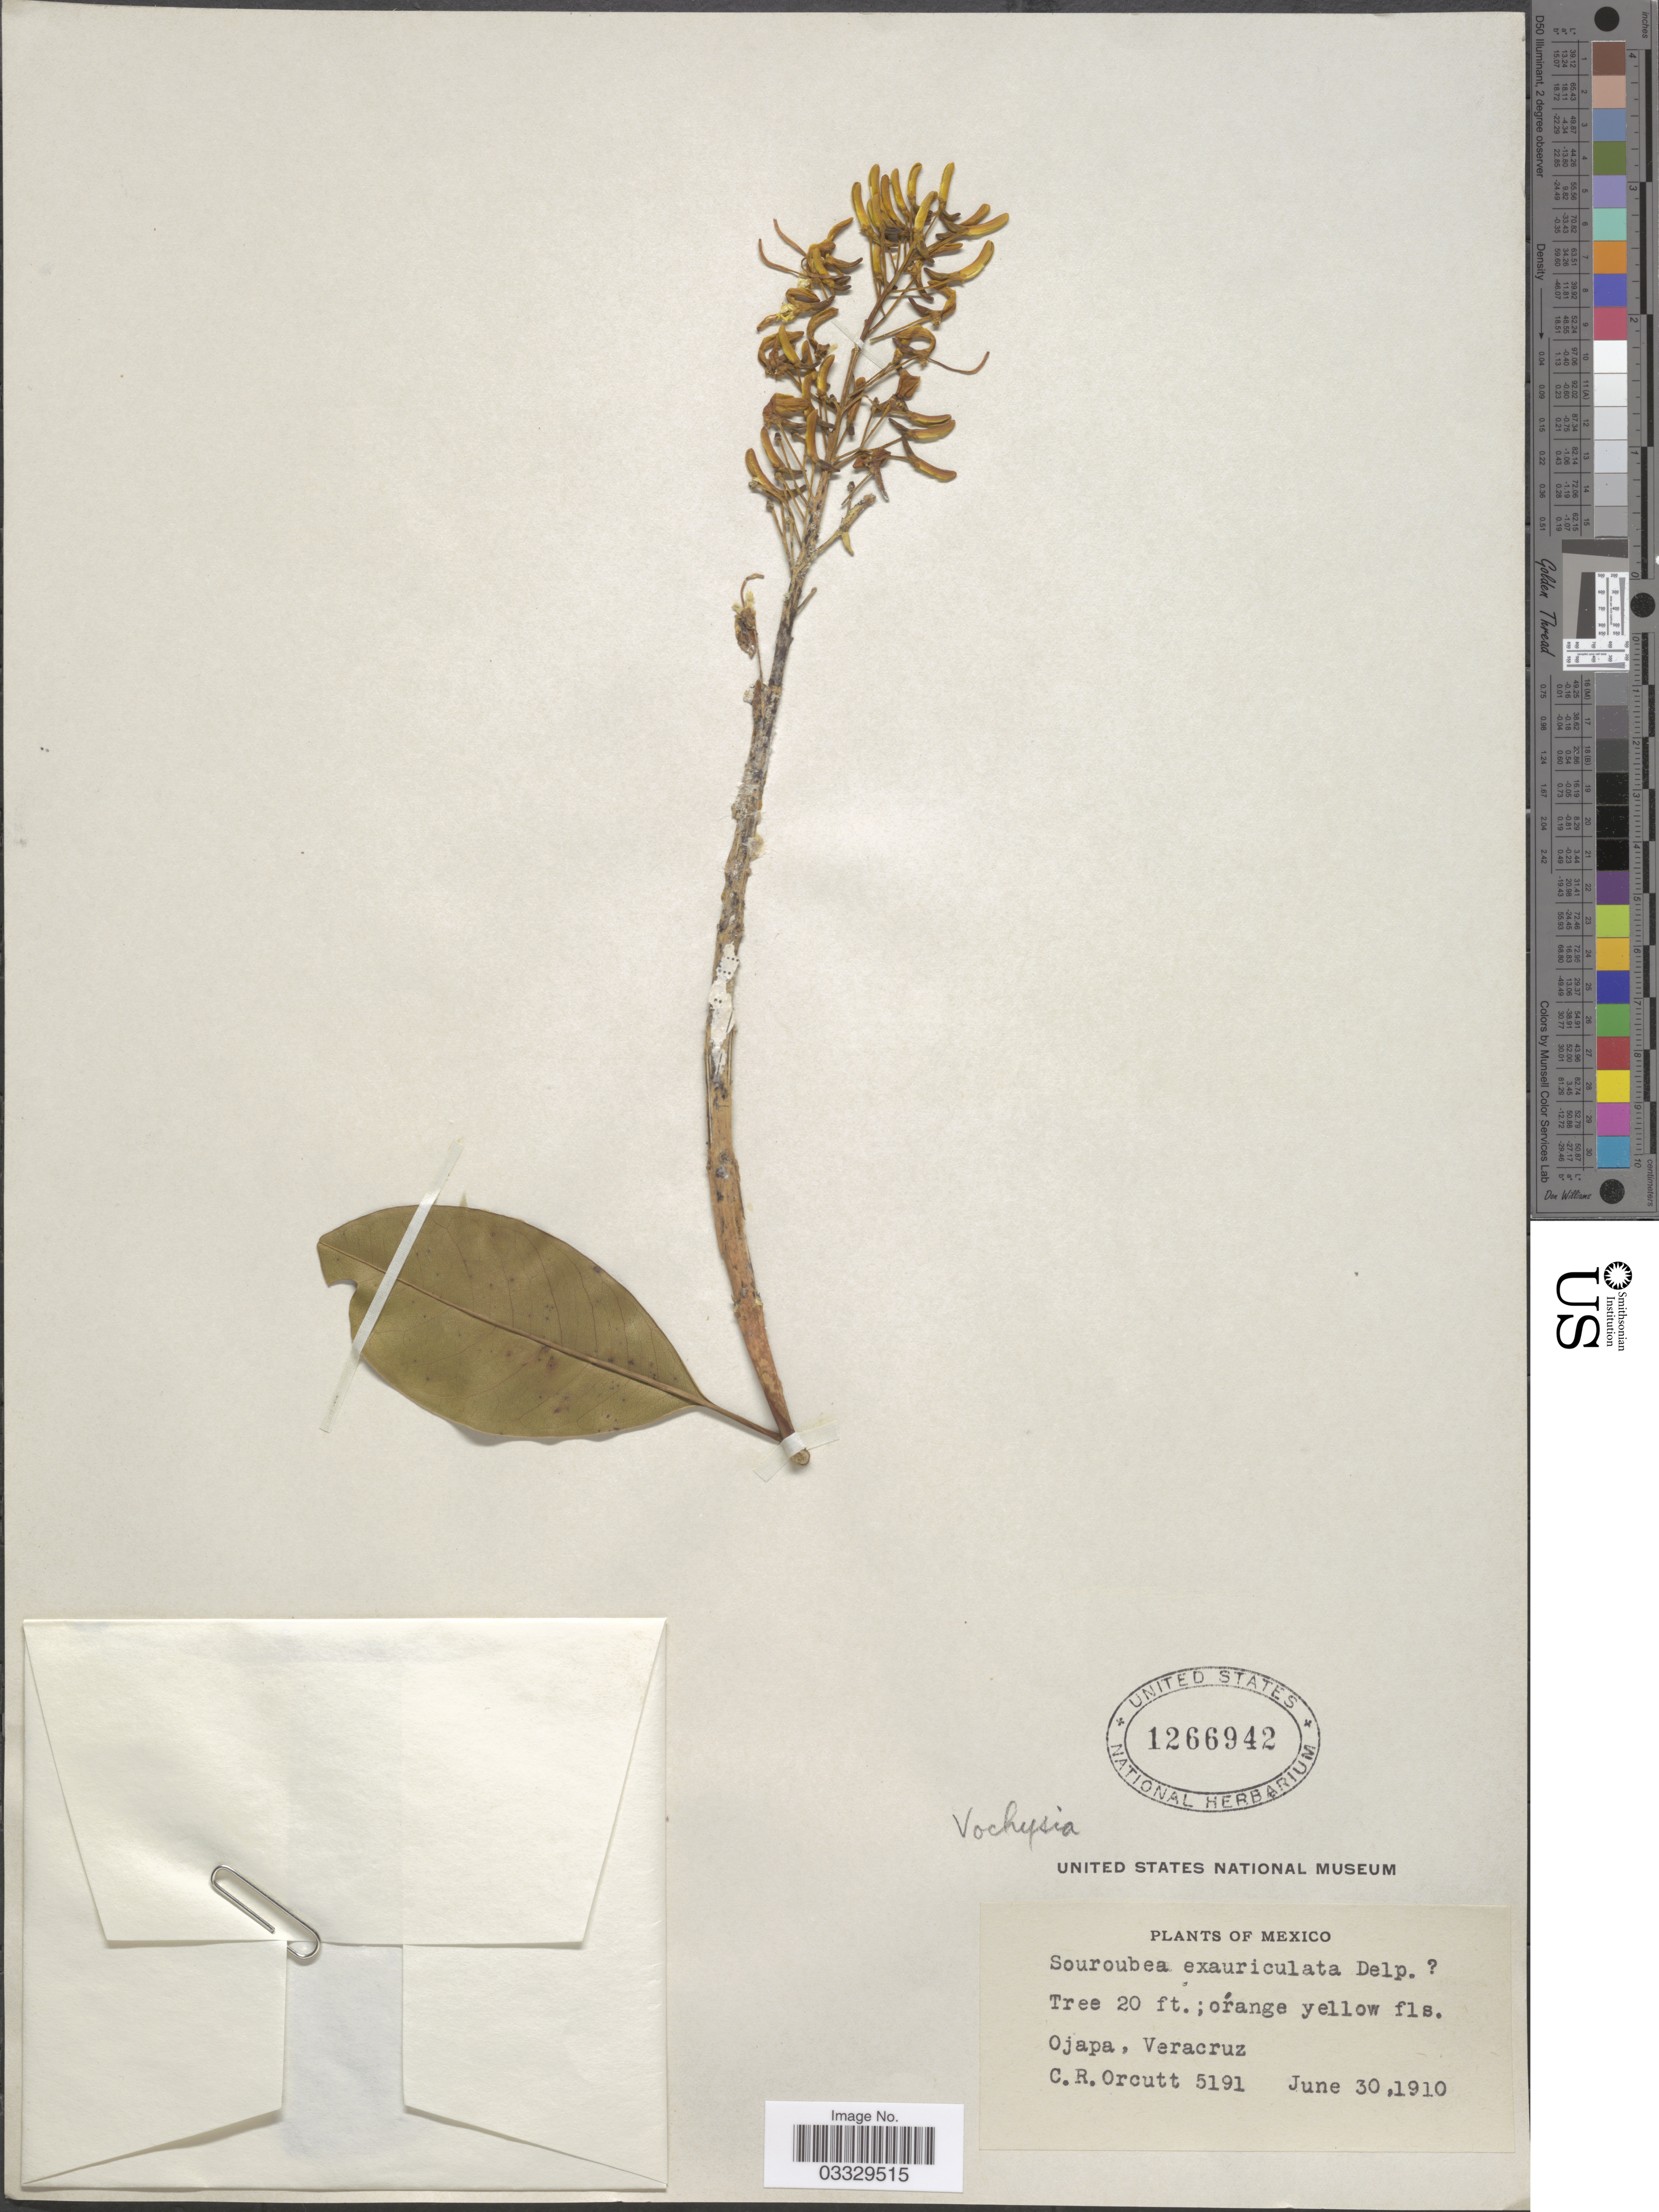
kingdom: Plantae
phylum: Tracheophyta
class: Magnoliopsida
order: Myrtales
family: Vochysiaceae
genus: Vochysia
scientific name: Vochysia sp.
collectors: C. R. Orcutt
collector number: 5191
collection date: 1910-06-30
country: Mexico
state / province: Veracruz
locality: Ojapa, Veracruz.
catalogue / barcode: US 1266942